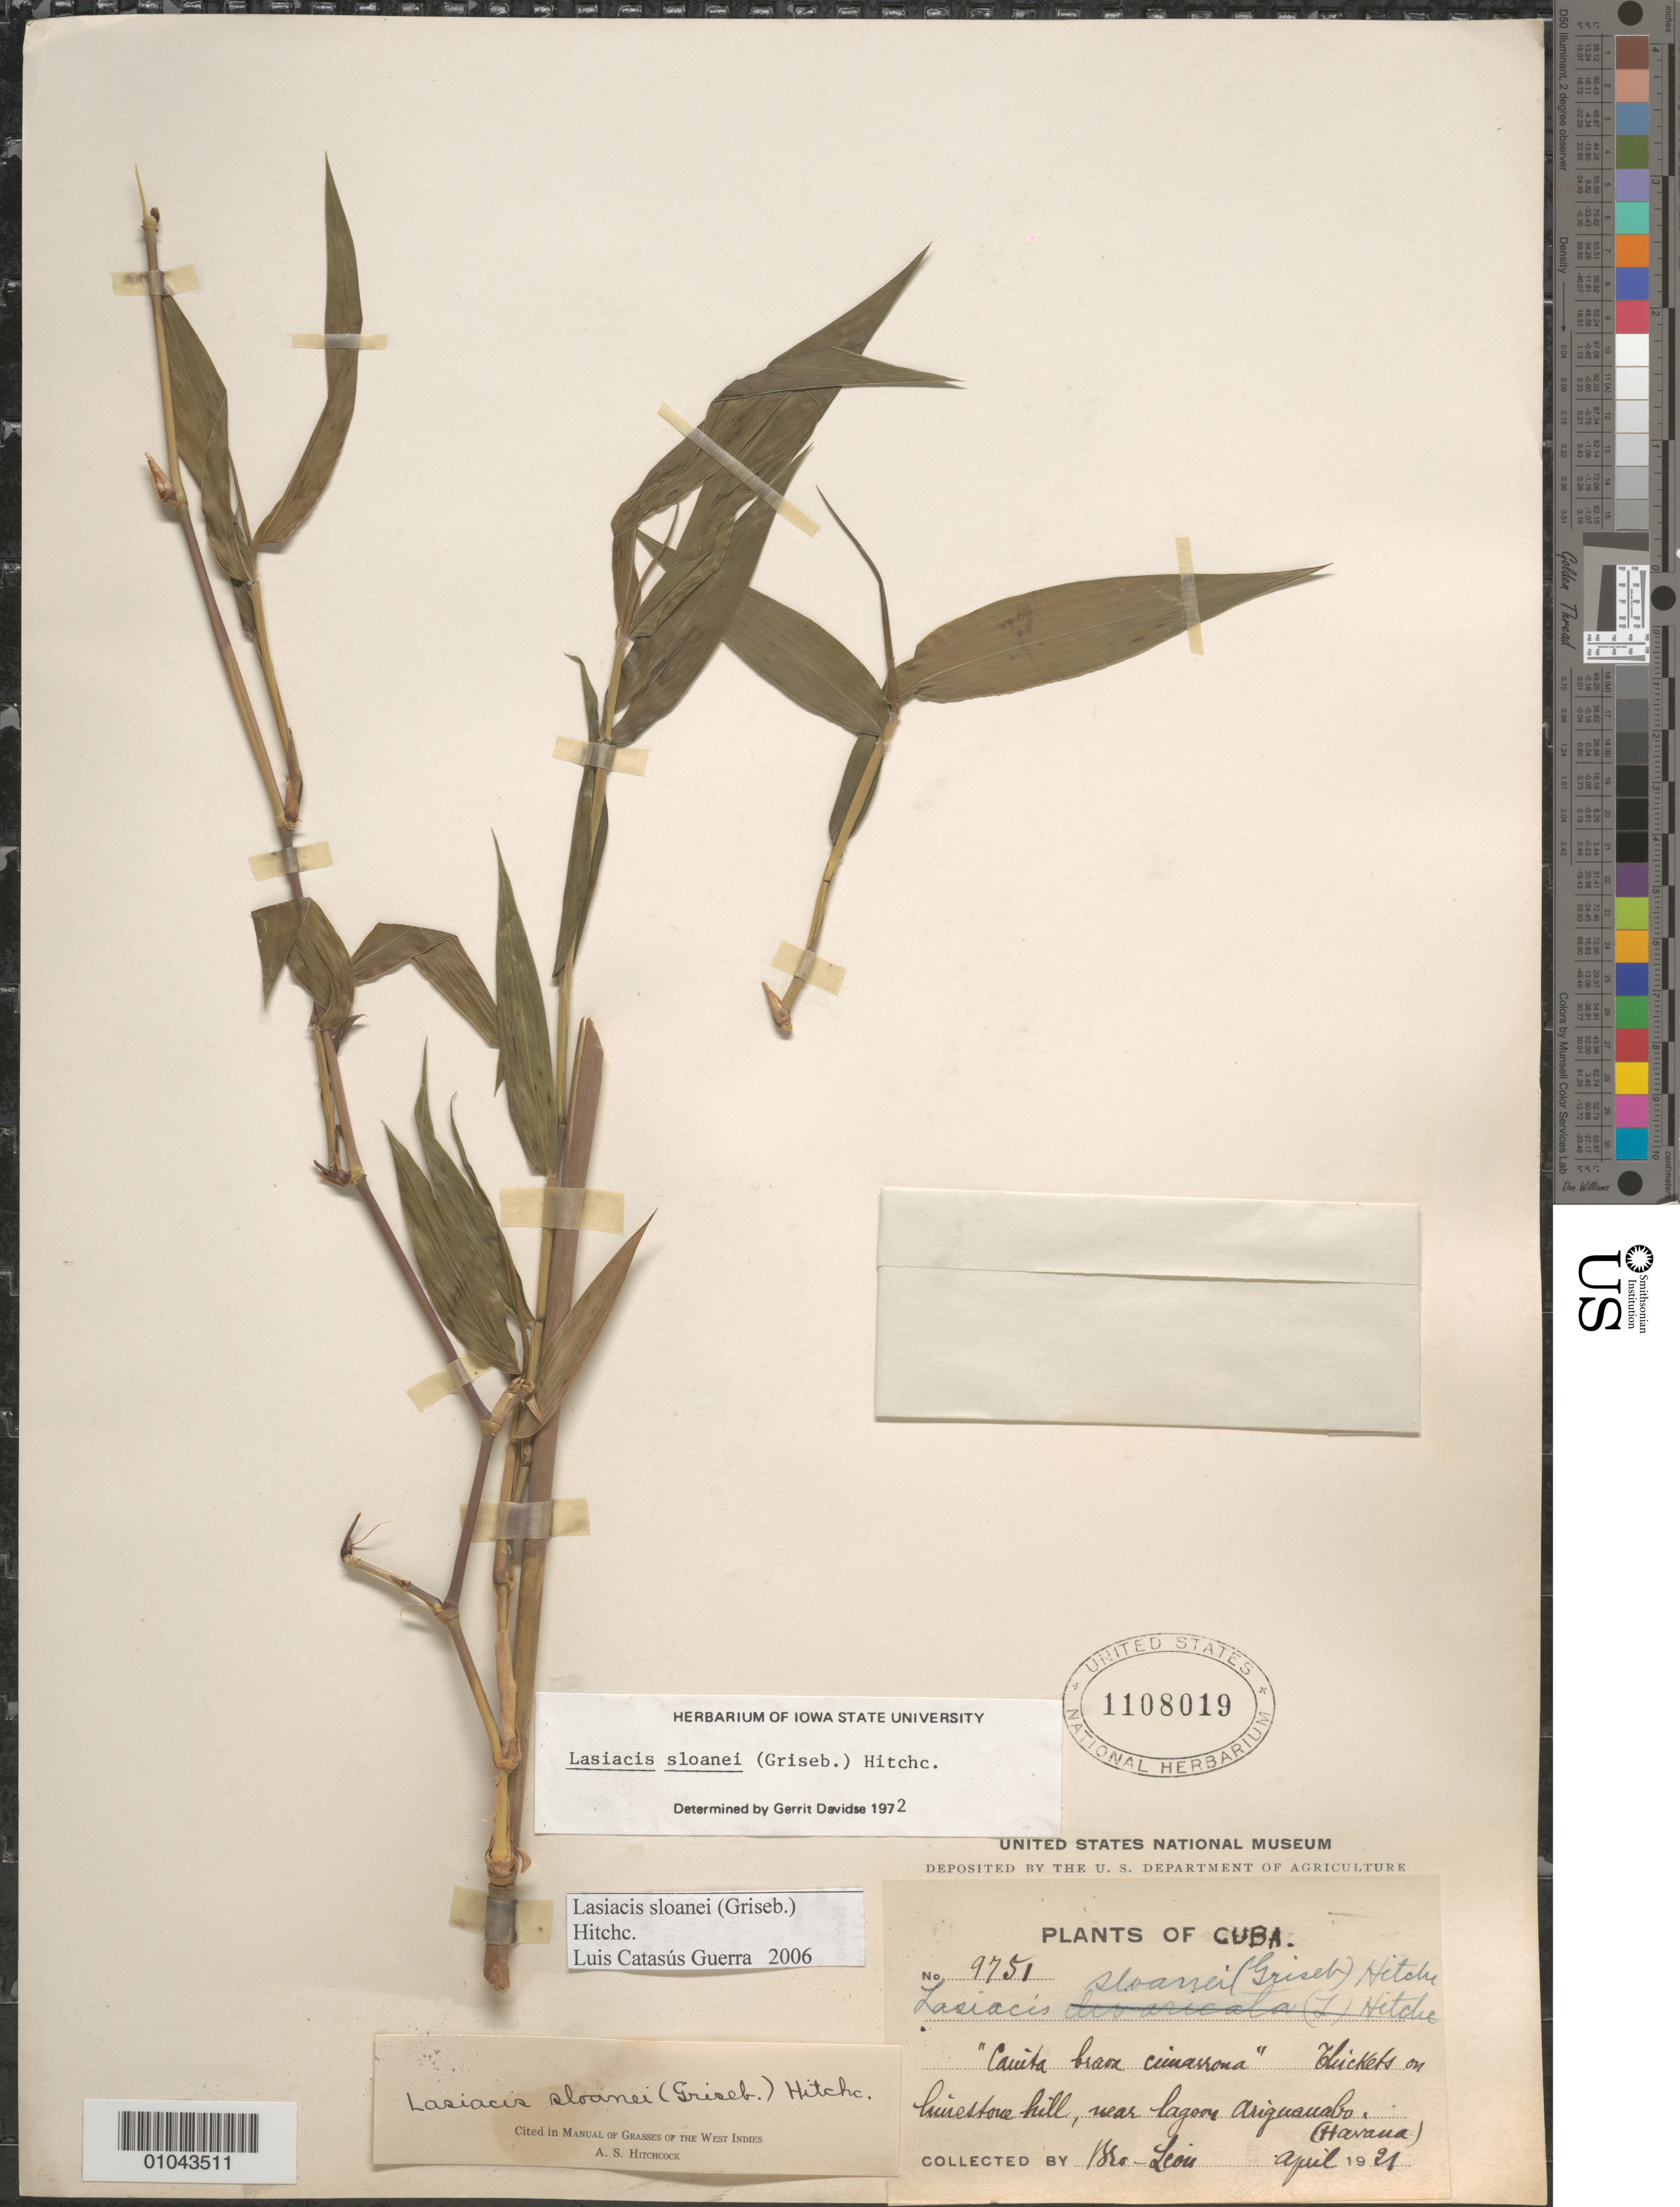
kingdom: Plantae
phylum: Tracheophyta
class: Liliopsida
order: Poales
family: Poaceae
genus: Lasiacis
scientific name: Lasiacis sloanei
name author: (Griseb.) Hitchc.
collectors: Bro. León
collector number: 9751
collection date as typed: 01 Apr 1921 to 30 Apr 1921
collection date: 1921-04-01/1921-04-30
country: Cuba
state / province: La Habana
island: Cuba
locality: near lagoon Ariguanabo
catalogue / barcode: US 1108019